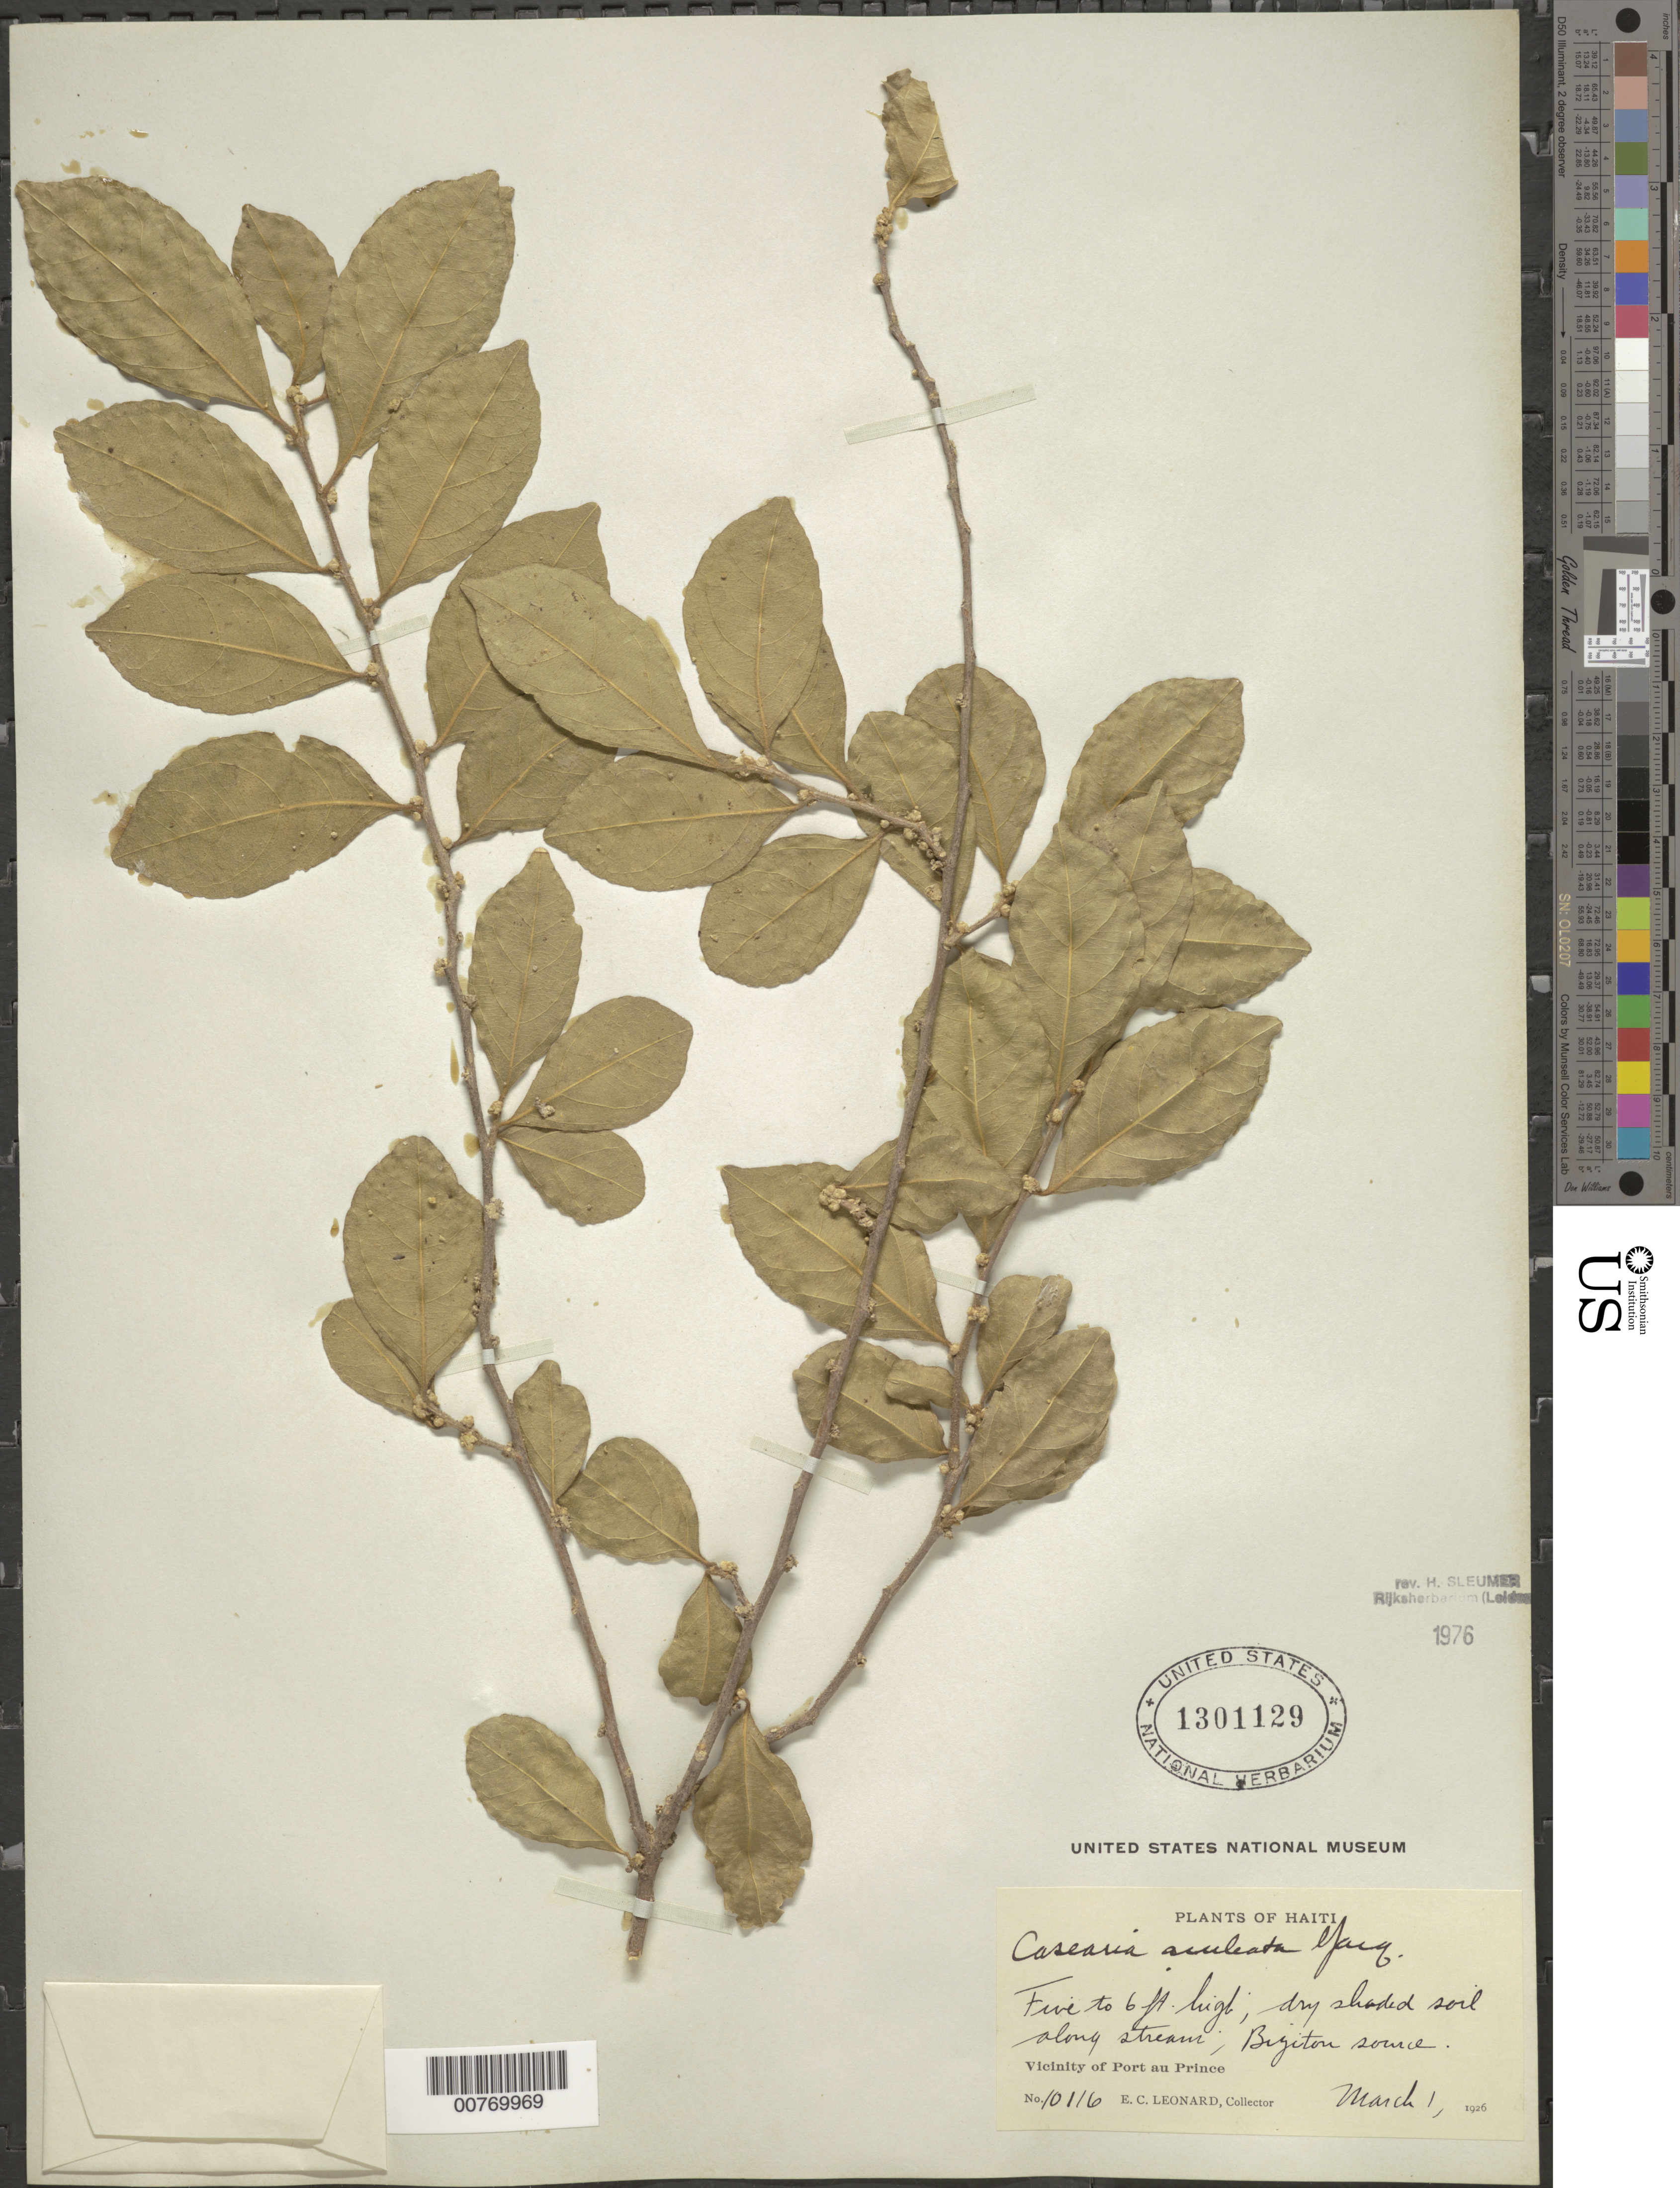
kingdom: Plantae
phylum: Tracheophyta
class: Magnoliopsida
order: Malpighiales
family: Salicaceae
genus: Casearia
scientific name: Casearia aculeata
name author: Jacq.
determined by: Sleumer, H. O.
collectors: E. C. Leonard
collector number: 10116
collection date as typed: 01 Mar 1926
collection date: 1926-03-01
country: Haiti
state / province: Ouest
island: Hispaniola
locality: Vicinity of Port au Prince, "Bigiton source"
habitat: Dry shaded soil along stream.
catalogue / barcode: US 1301129